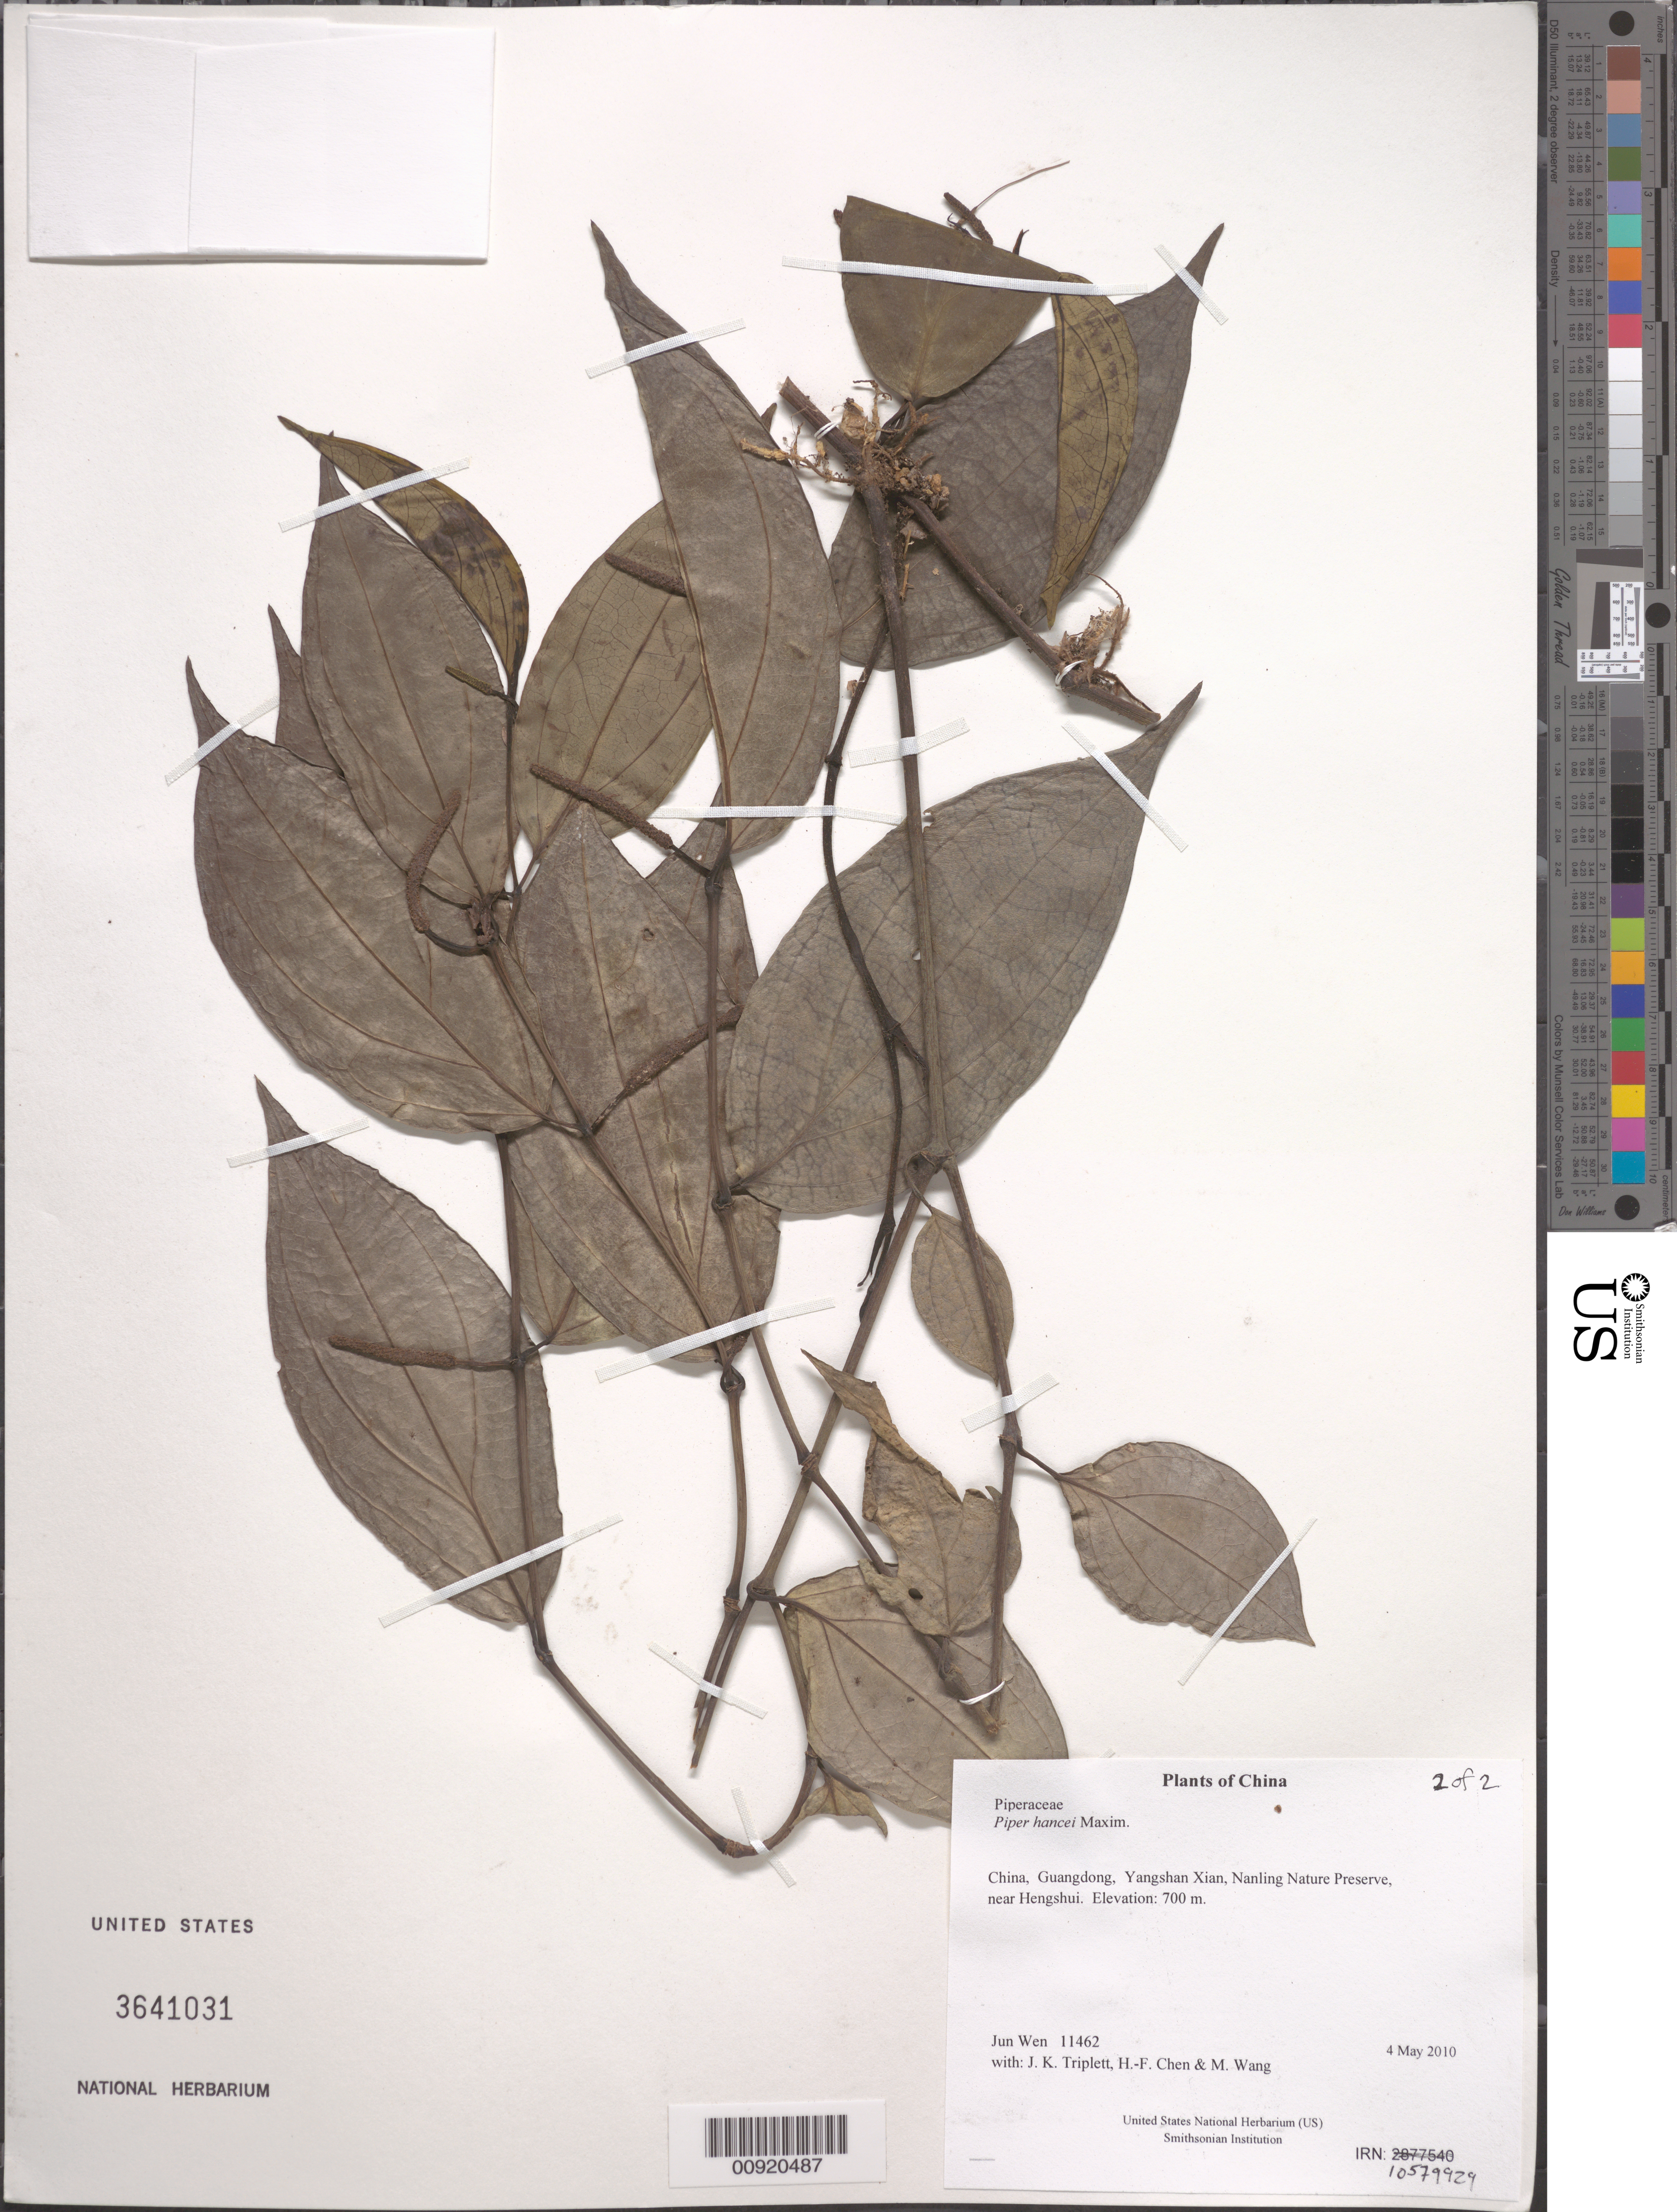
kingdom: Plantae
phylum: Tracheophyta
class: Magnoliopsida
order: Piperales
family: Piperaceae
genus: Piper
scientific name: Piper hancei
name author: Maxim.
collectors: J. Wen, J. K. Triplett, H.-F. Chen & M. Wang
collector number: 11462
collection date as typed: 4 May 2010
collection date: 2010-05-04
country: China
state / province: Guangdong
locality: Yangshan Xian, Nanling Nature Preserve, near Hengshui.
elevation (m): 700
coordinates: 24 51.659 N, 112 53.675 E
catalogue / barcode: US 3641031